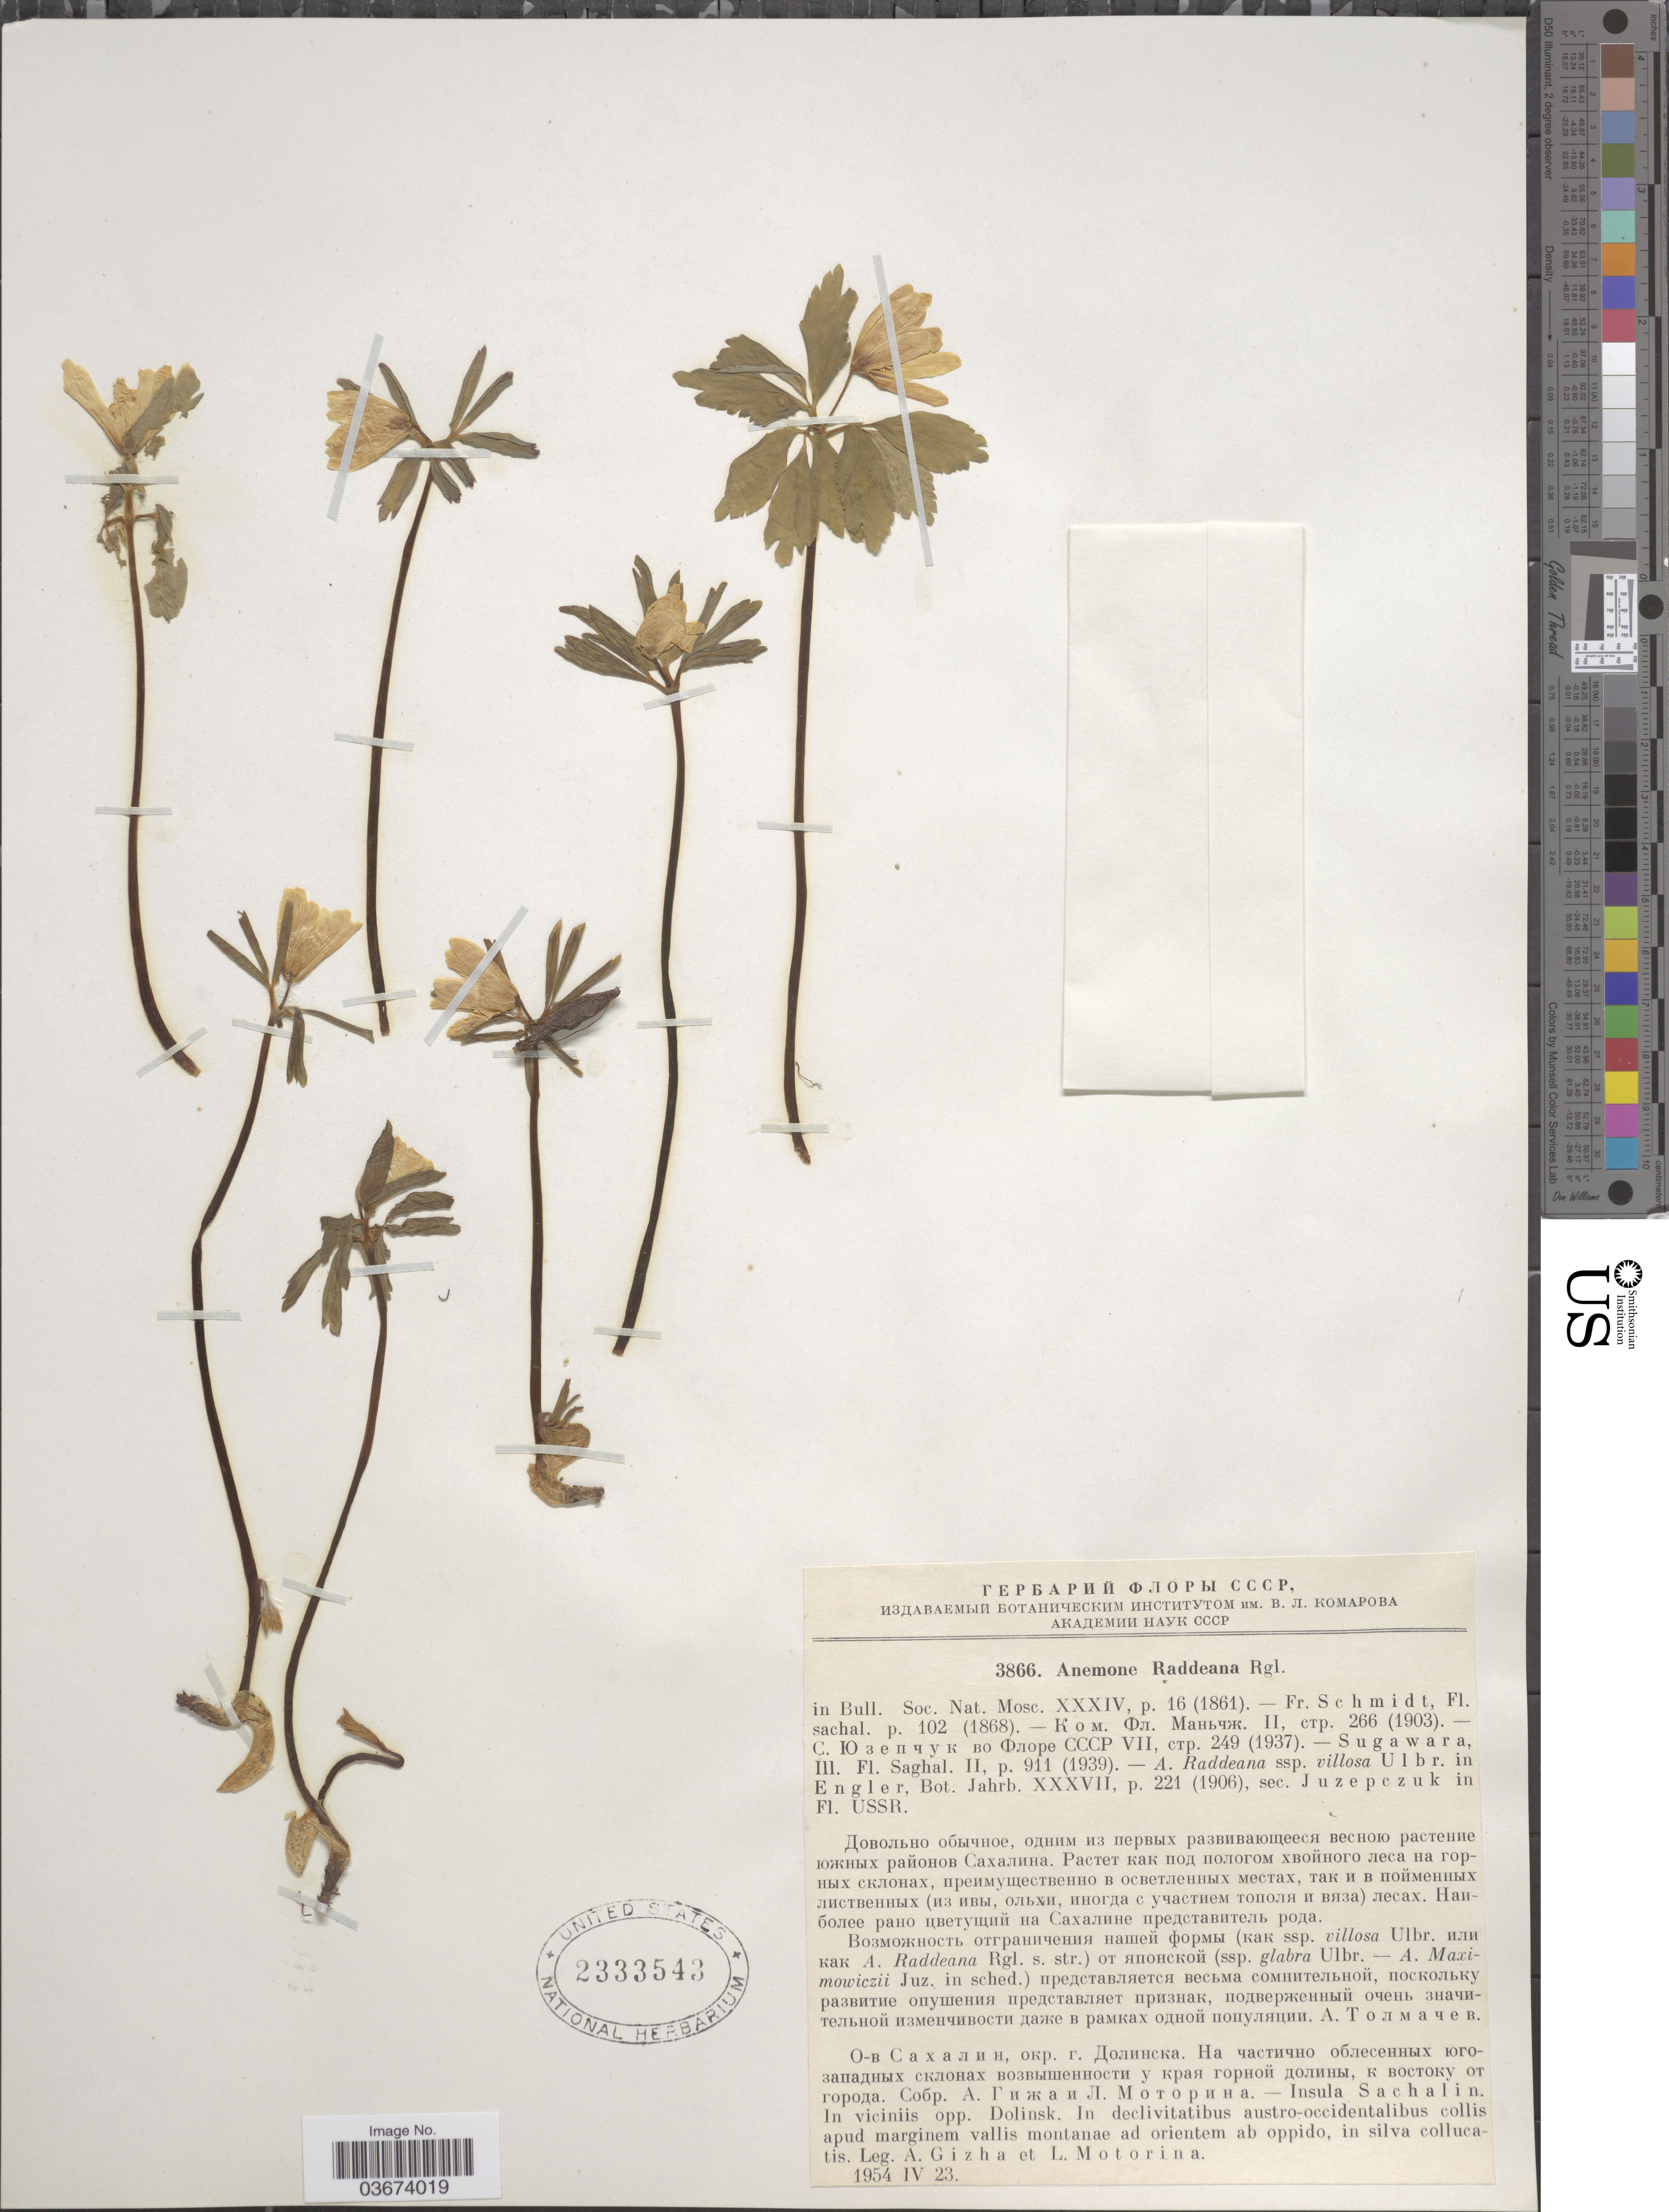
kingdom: Plantae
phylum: Tracheophyta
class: Magnoliopsida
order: Ranunculales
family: Ranunculaceae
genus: Anemone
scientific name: Anemone raddeana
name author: Regel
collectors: A. Gizha & L. Motorina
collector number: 3866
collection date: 1954-04-23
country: Russian Federation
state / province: Sakhalin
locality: Insula Sachalin. In viciniis opp. Dolinsk. In declivitatibus austro-occidentalibus collis apud marginem vallis montanae ad orientem ab oppido, in silva collucatis.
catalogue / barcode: US 2333543